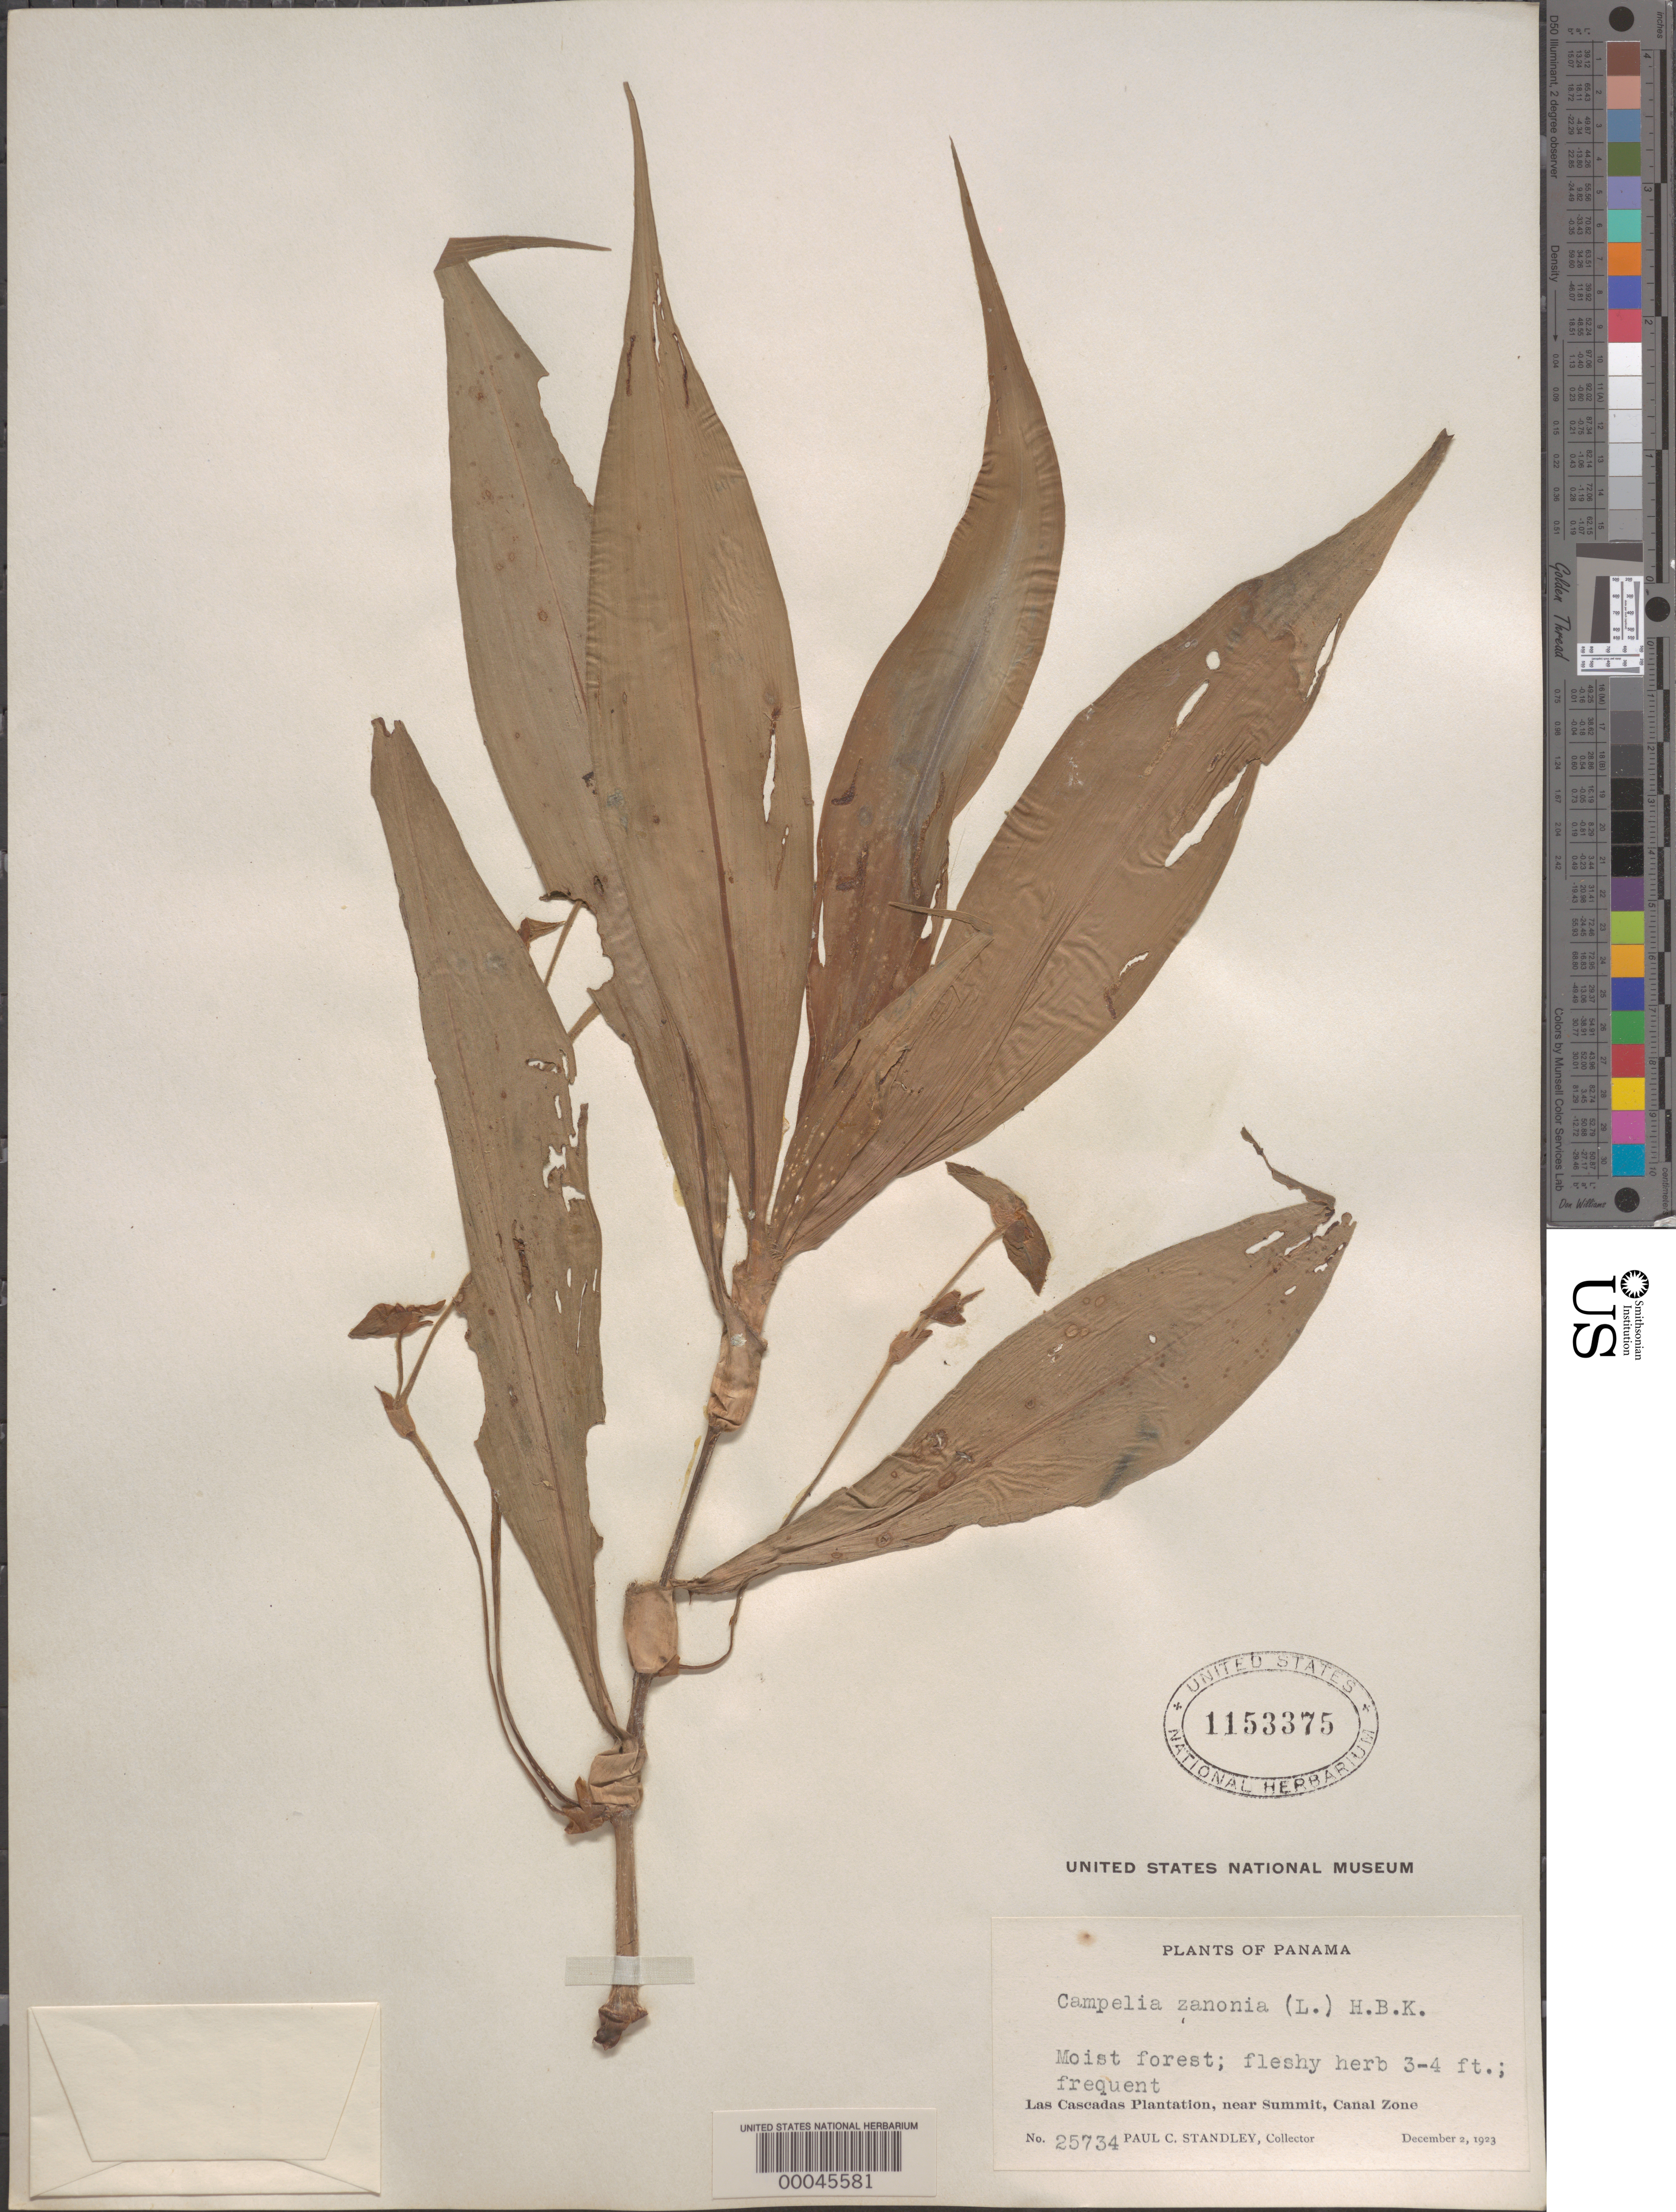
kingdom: Plantae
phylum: Tracheophyta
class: Liliopsida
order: Commelinales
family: Commelinaceae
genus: Tradescantia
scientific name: Tradescantia zanonia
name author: (L.) Sw.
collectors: P. C. Standley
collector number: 25734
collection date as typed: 02 Dec 1923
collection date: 1923-12-02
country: Panama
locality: Las Cascadas Plantation, near summit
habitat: Moist forest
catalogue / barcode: US 1153375